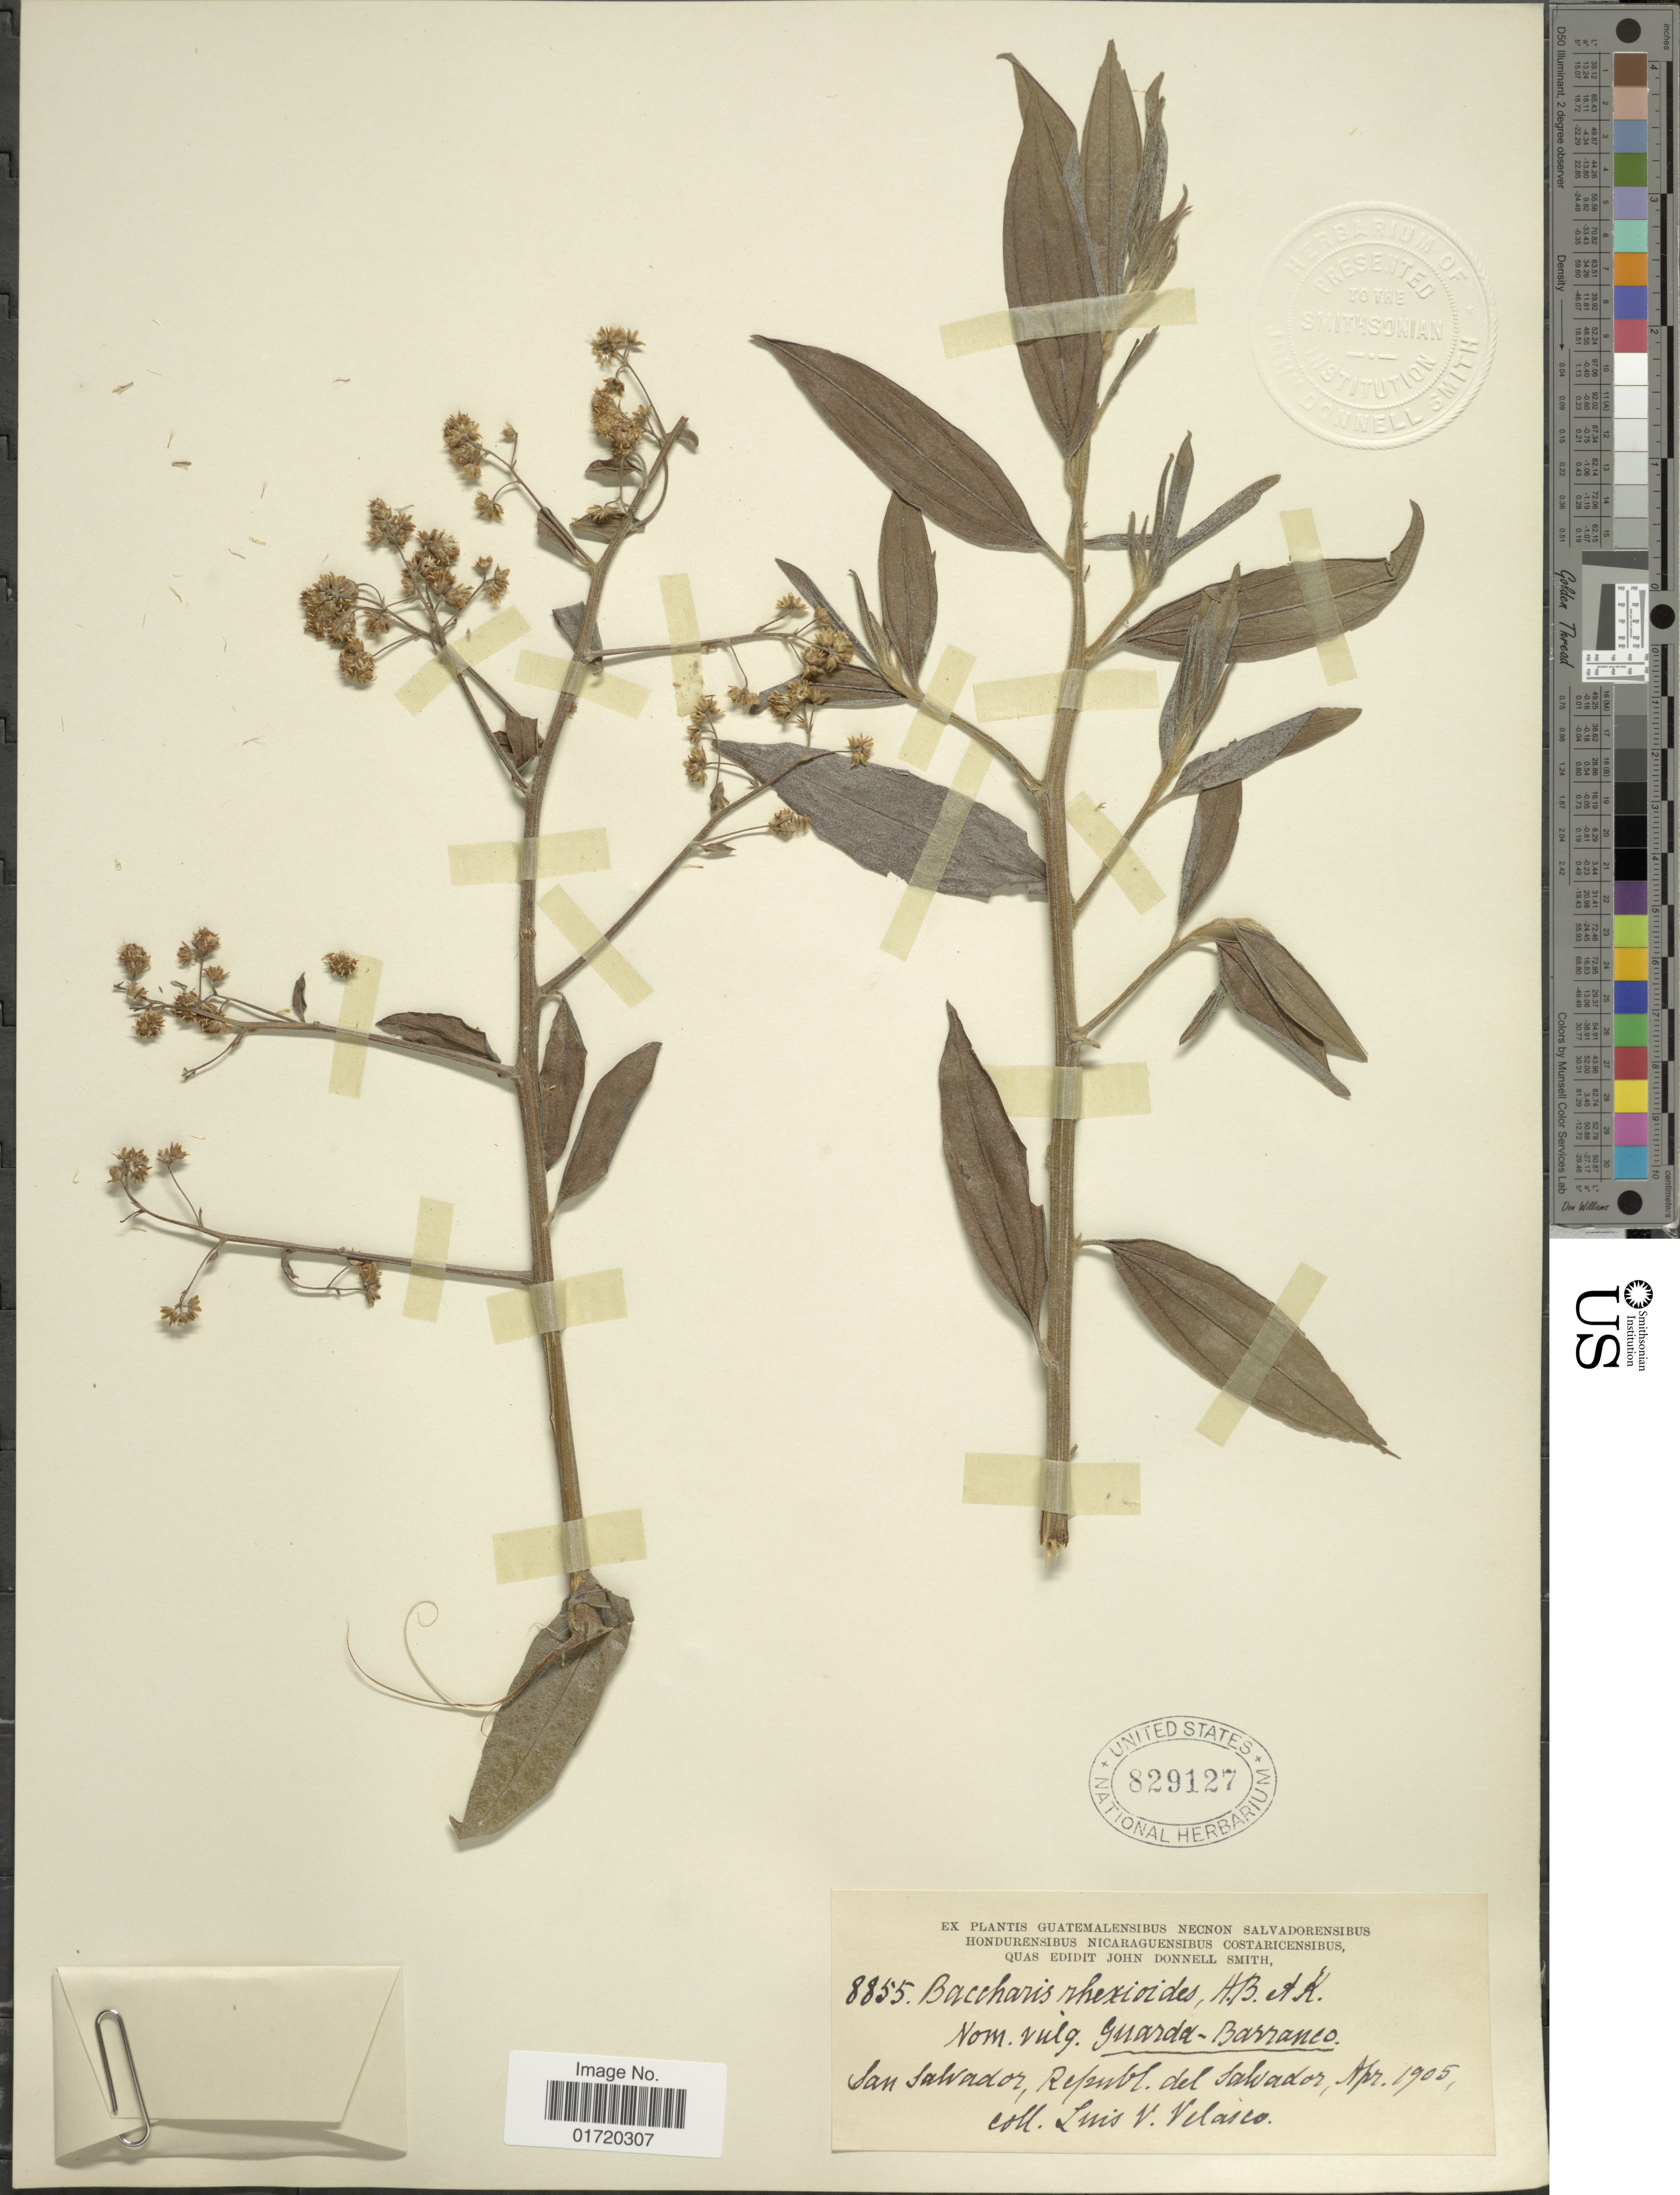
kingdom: Plantae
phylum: Tracheophyta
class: Magnoliopsida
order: Asterales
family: Asteraceae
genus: Baccharis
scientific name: Baccharis trinervis var. rhexioides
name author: (Kunth) Baker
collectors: L. Velasco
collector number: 8855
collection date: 1905-04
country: El Salvador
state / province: San Salvador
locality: Republ. del Salvador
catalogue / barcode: US 829127